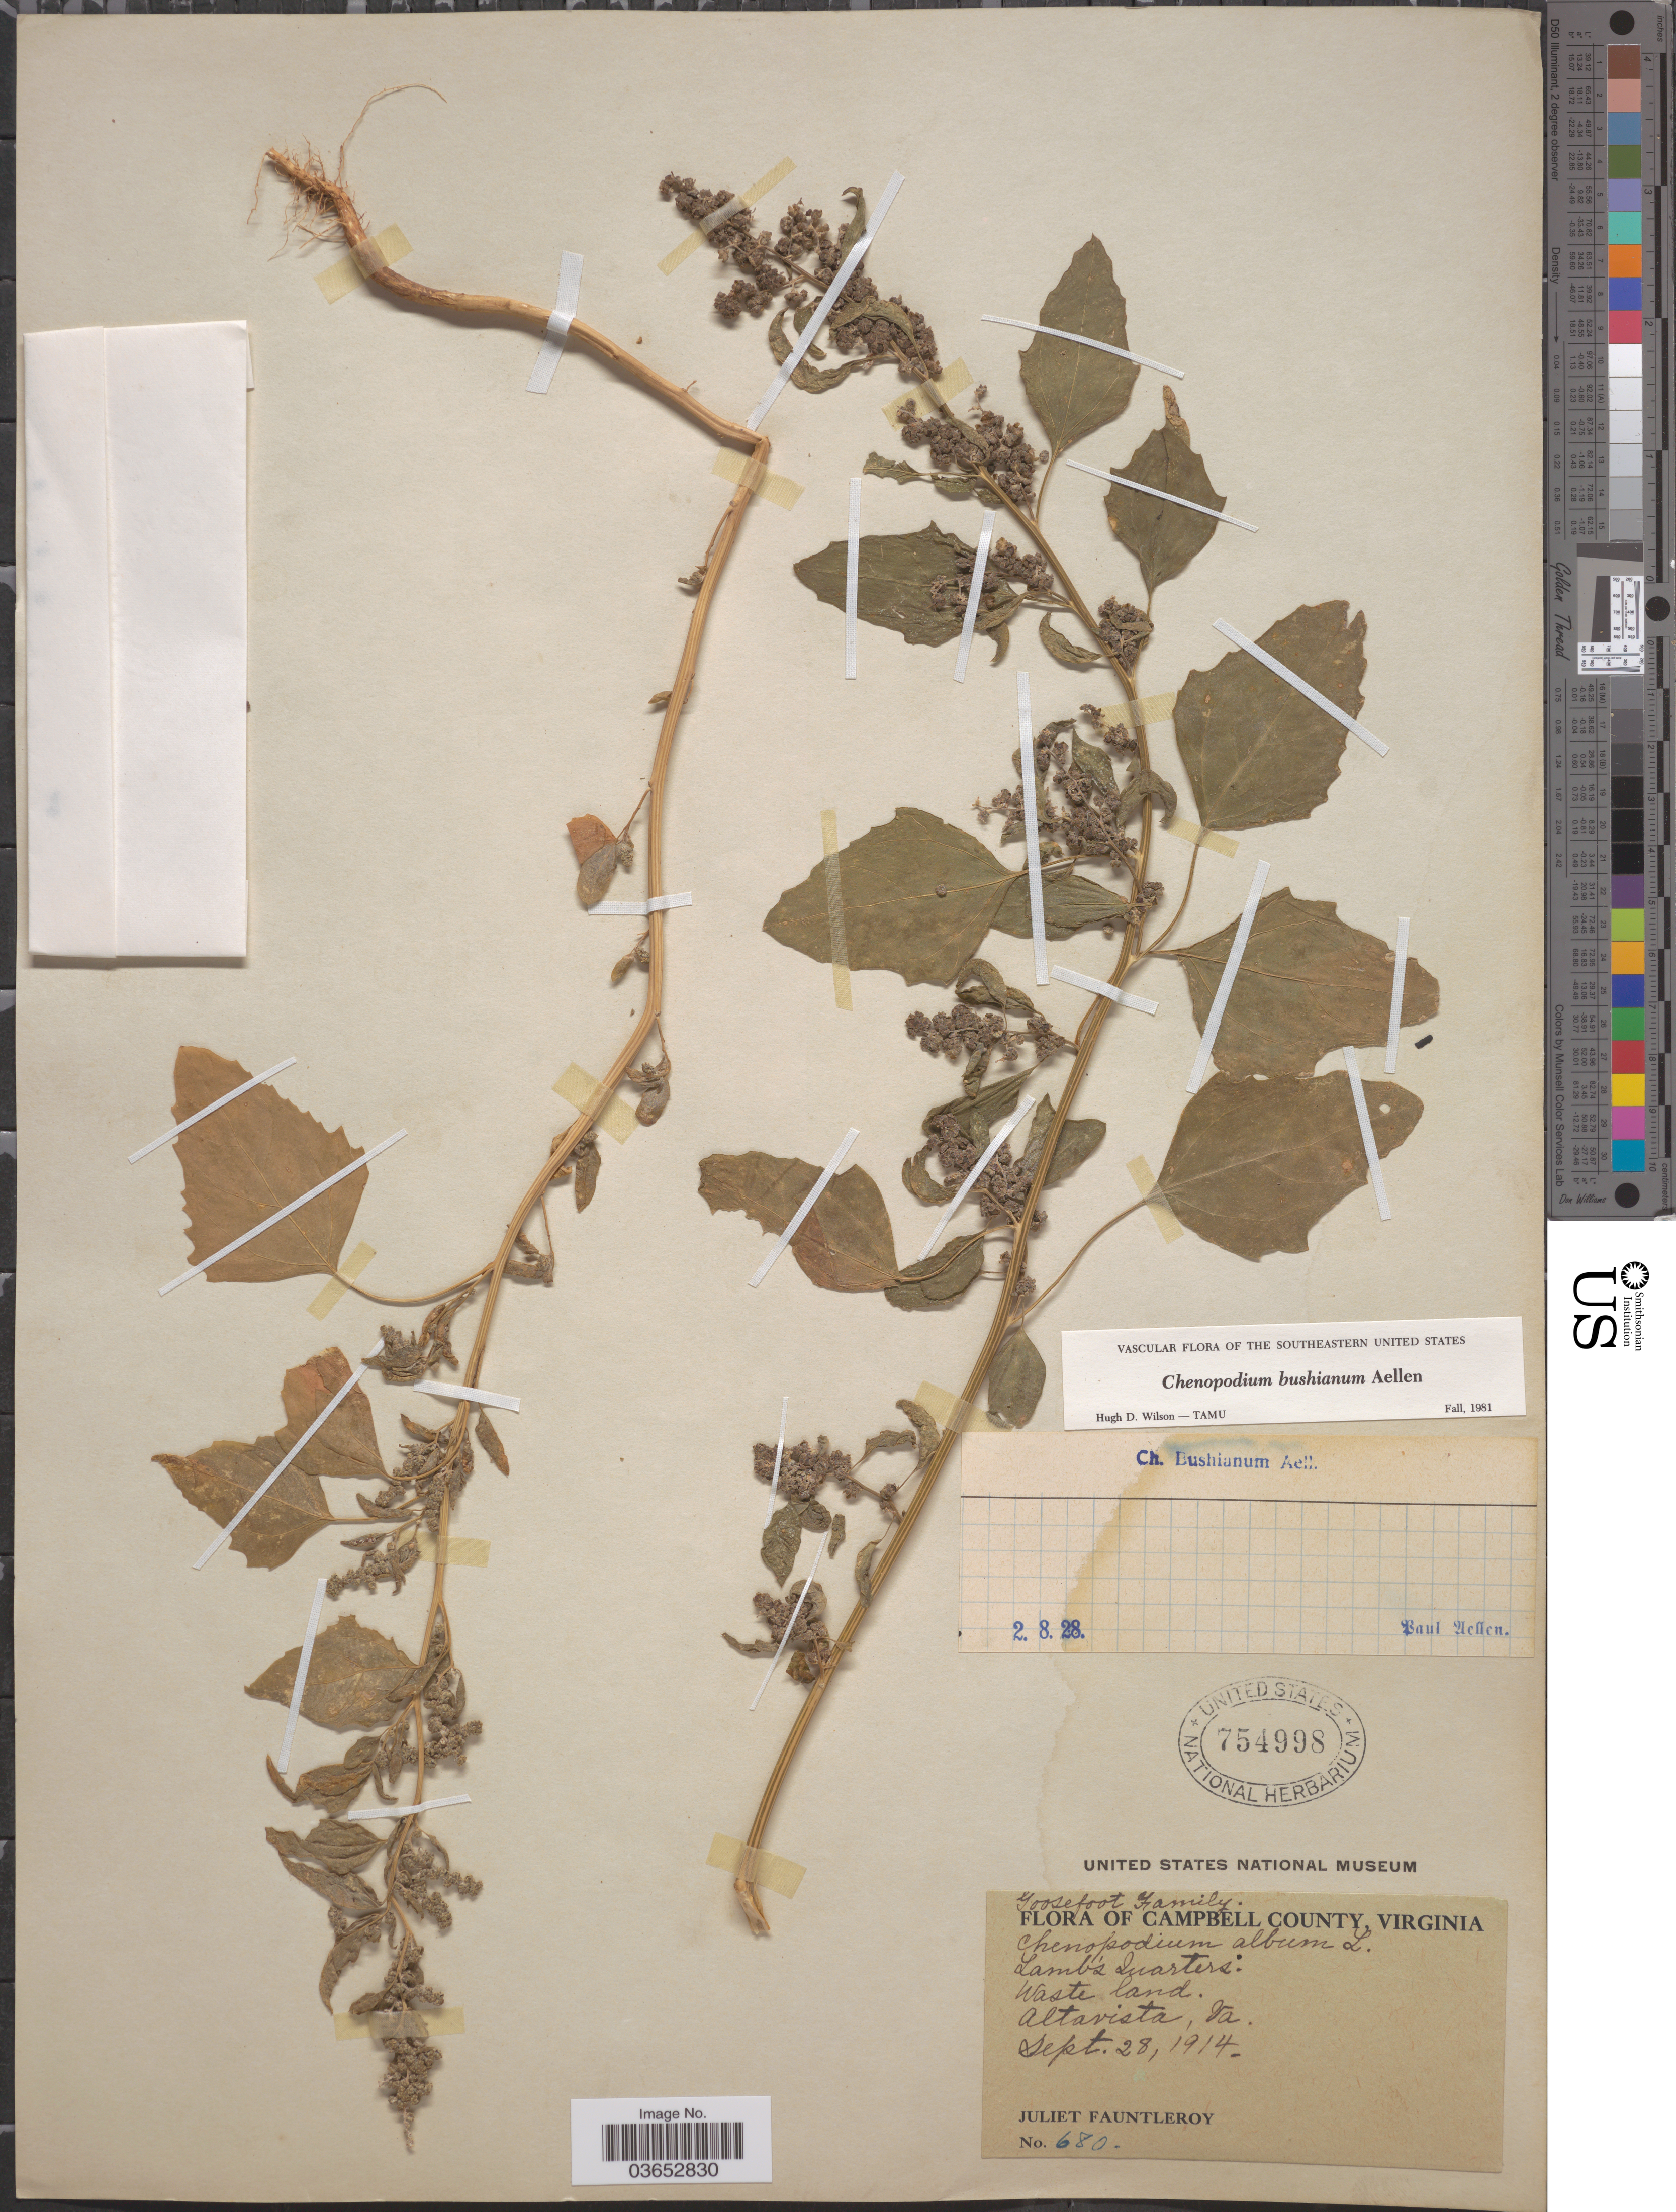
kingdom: Plantae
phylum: Tracheophyta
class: Magnoliopsida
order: Caryophyllales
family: Amaranthaceae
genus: Chenopodium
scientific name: Chenopodium bushianum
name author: Aellen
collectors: J. Fauntleroy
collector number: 680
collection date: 1914-09-28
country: United States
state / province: Virginia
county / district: Campbell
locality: Campbell County. Altavista.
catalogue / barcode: US 754998